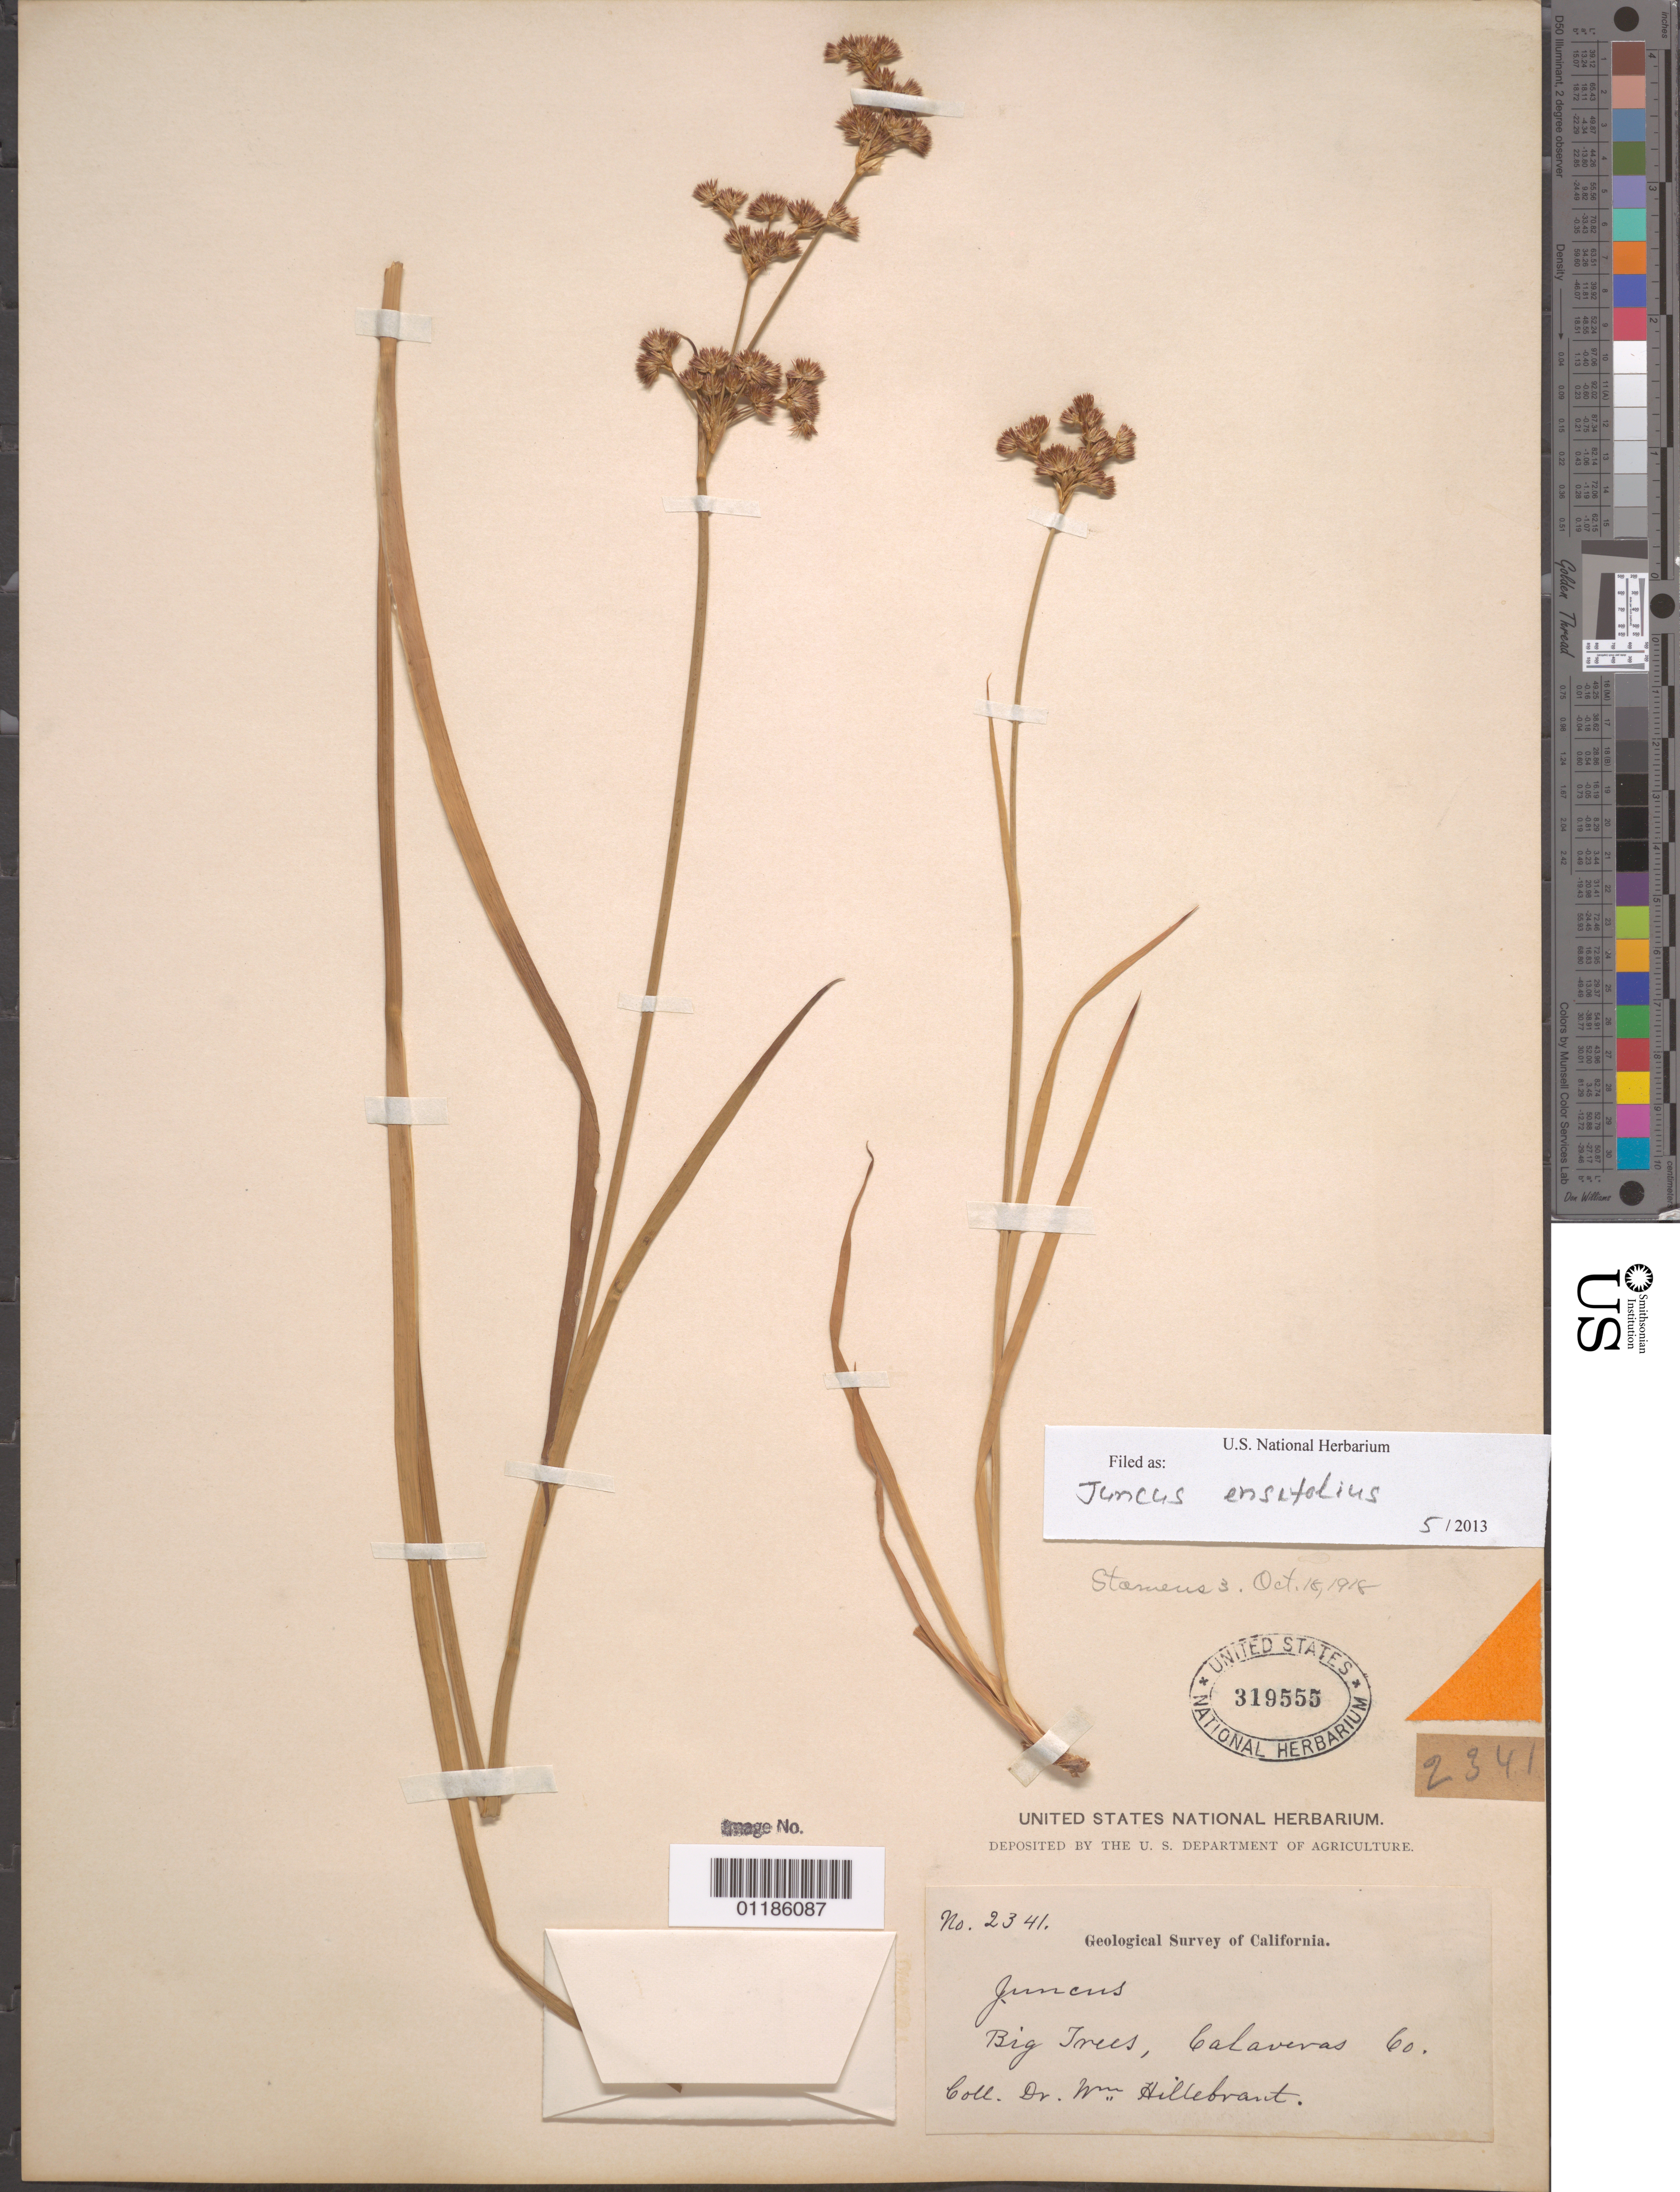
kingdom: Plantae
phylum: Tracheophyta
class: Liliopsida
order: Poales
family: Juncaceae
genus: Juncus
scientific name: Juncus ensifolius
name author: Wikstr.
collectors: W. Hillebrand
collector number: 2341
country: United States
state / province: California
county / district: Calaveras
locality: Big trees.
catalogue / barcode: US 319555